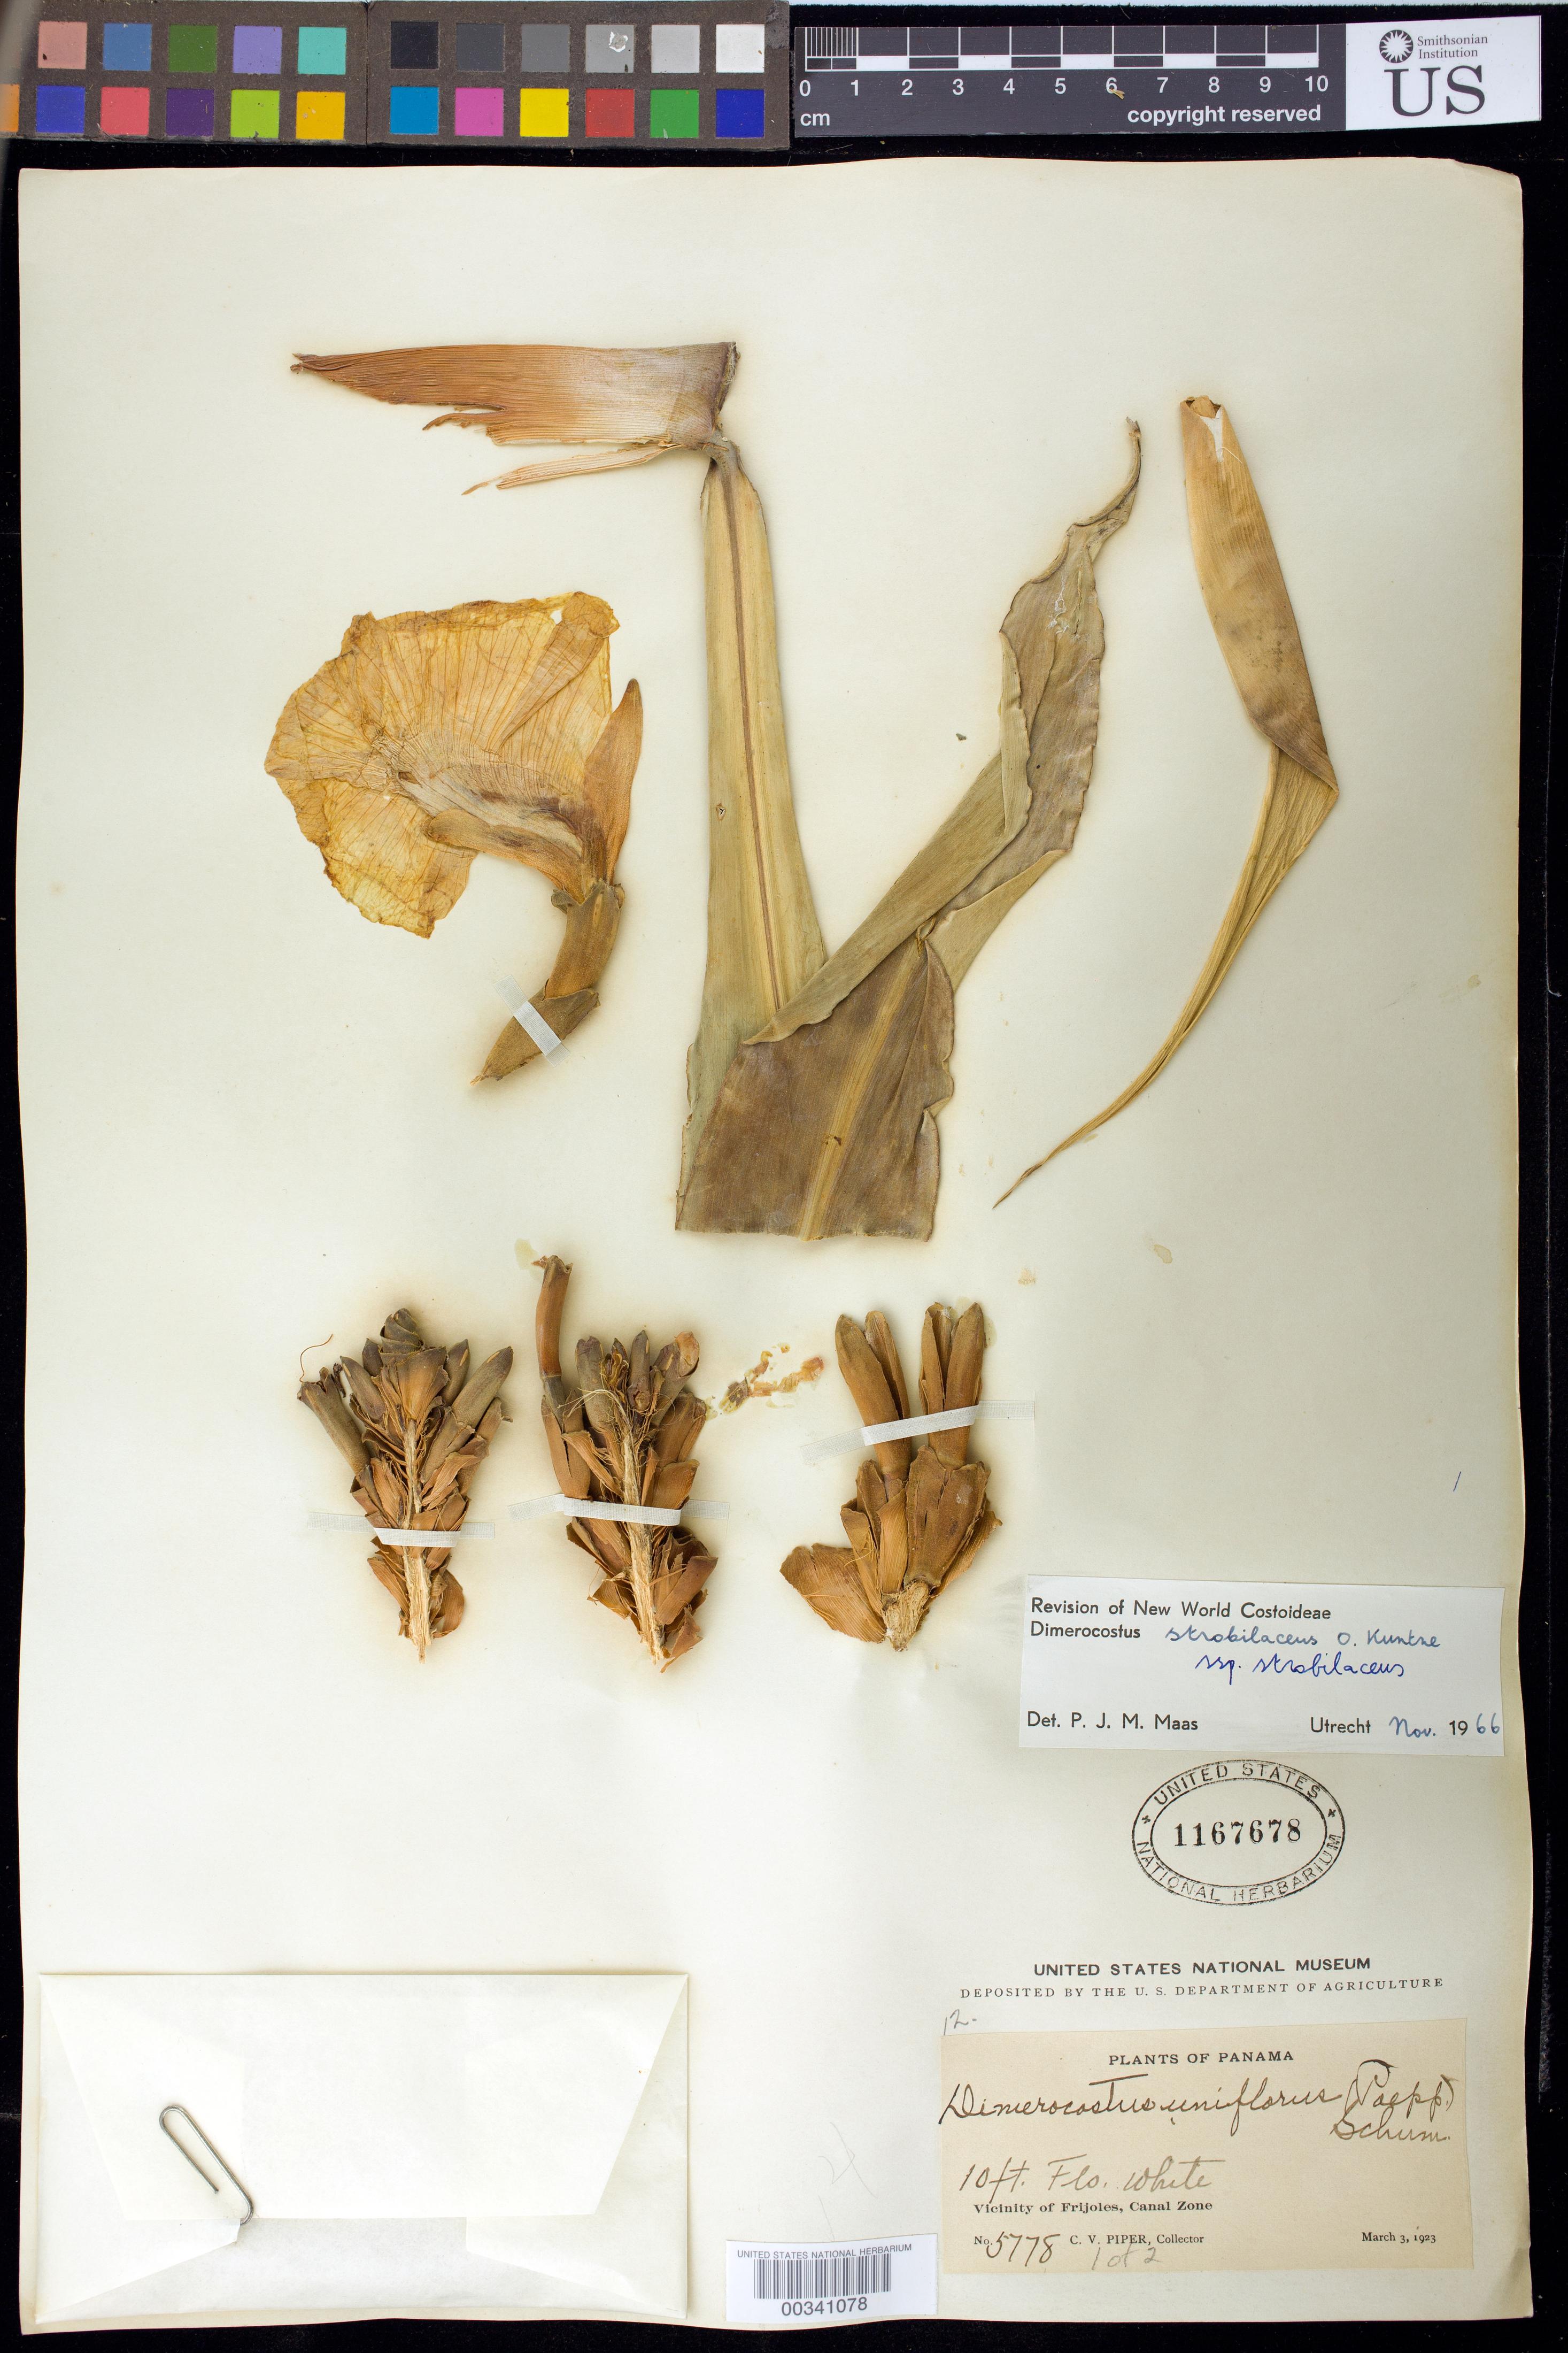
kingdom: Plantae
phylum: Tracheophyta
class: Liliopsida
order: Zingiberales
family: Costaceae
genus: Dimerocostus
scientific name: Dimerocostus strobilaceus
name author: Kuntze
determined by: Maas, Paul J. M.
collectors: C. V. Piper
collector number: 5778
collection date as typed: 03 Mar 1923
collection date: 1923-03-03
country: Panama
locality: Vicinity of Frijoles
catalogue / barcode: US 1167678